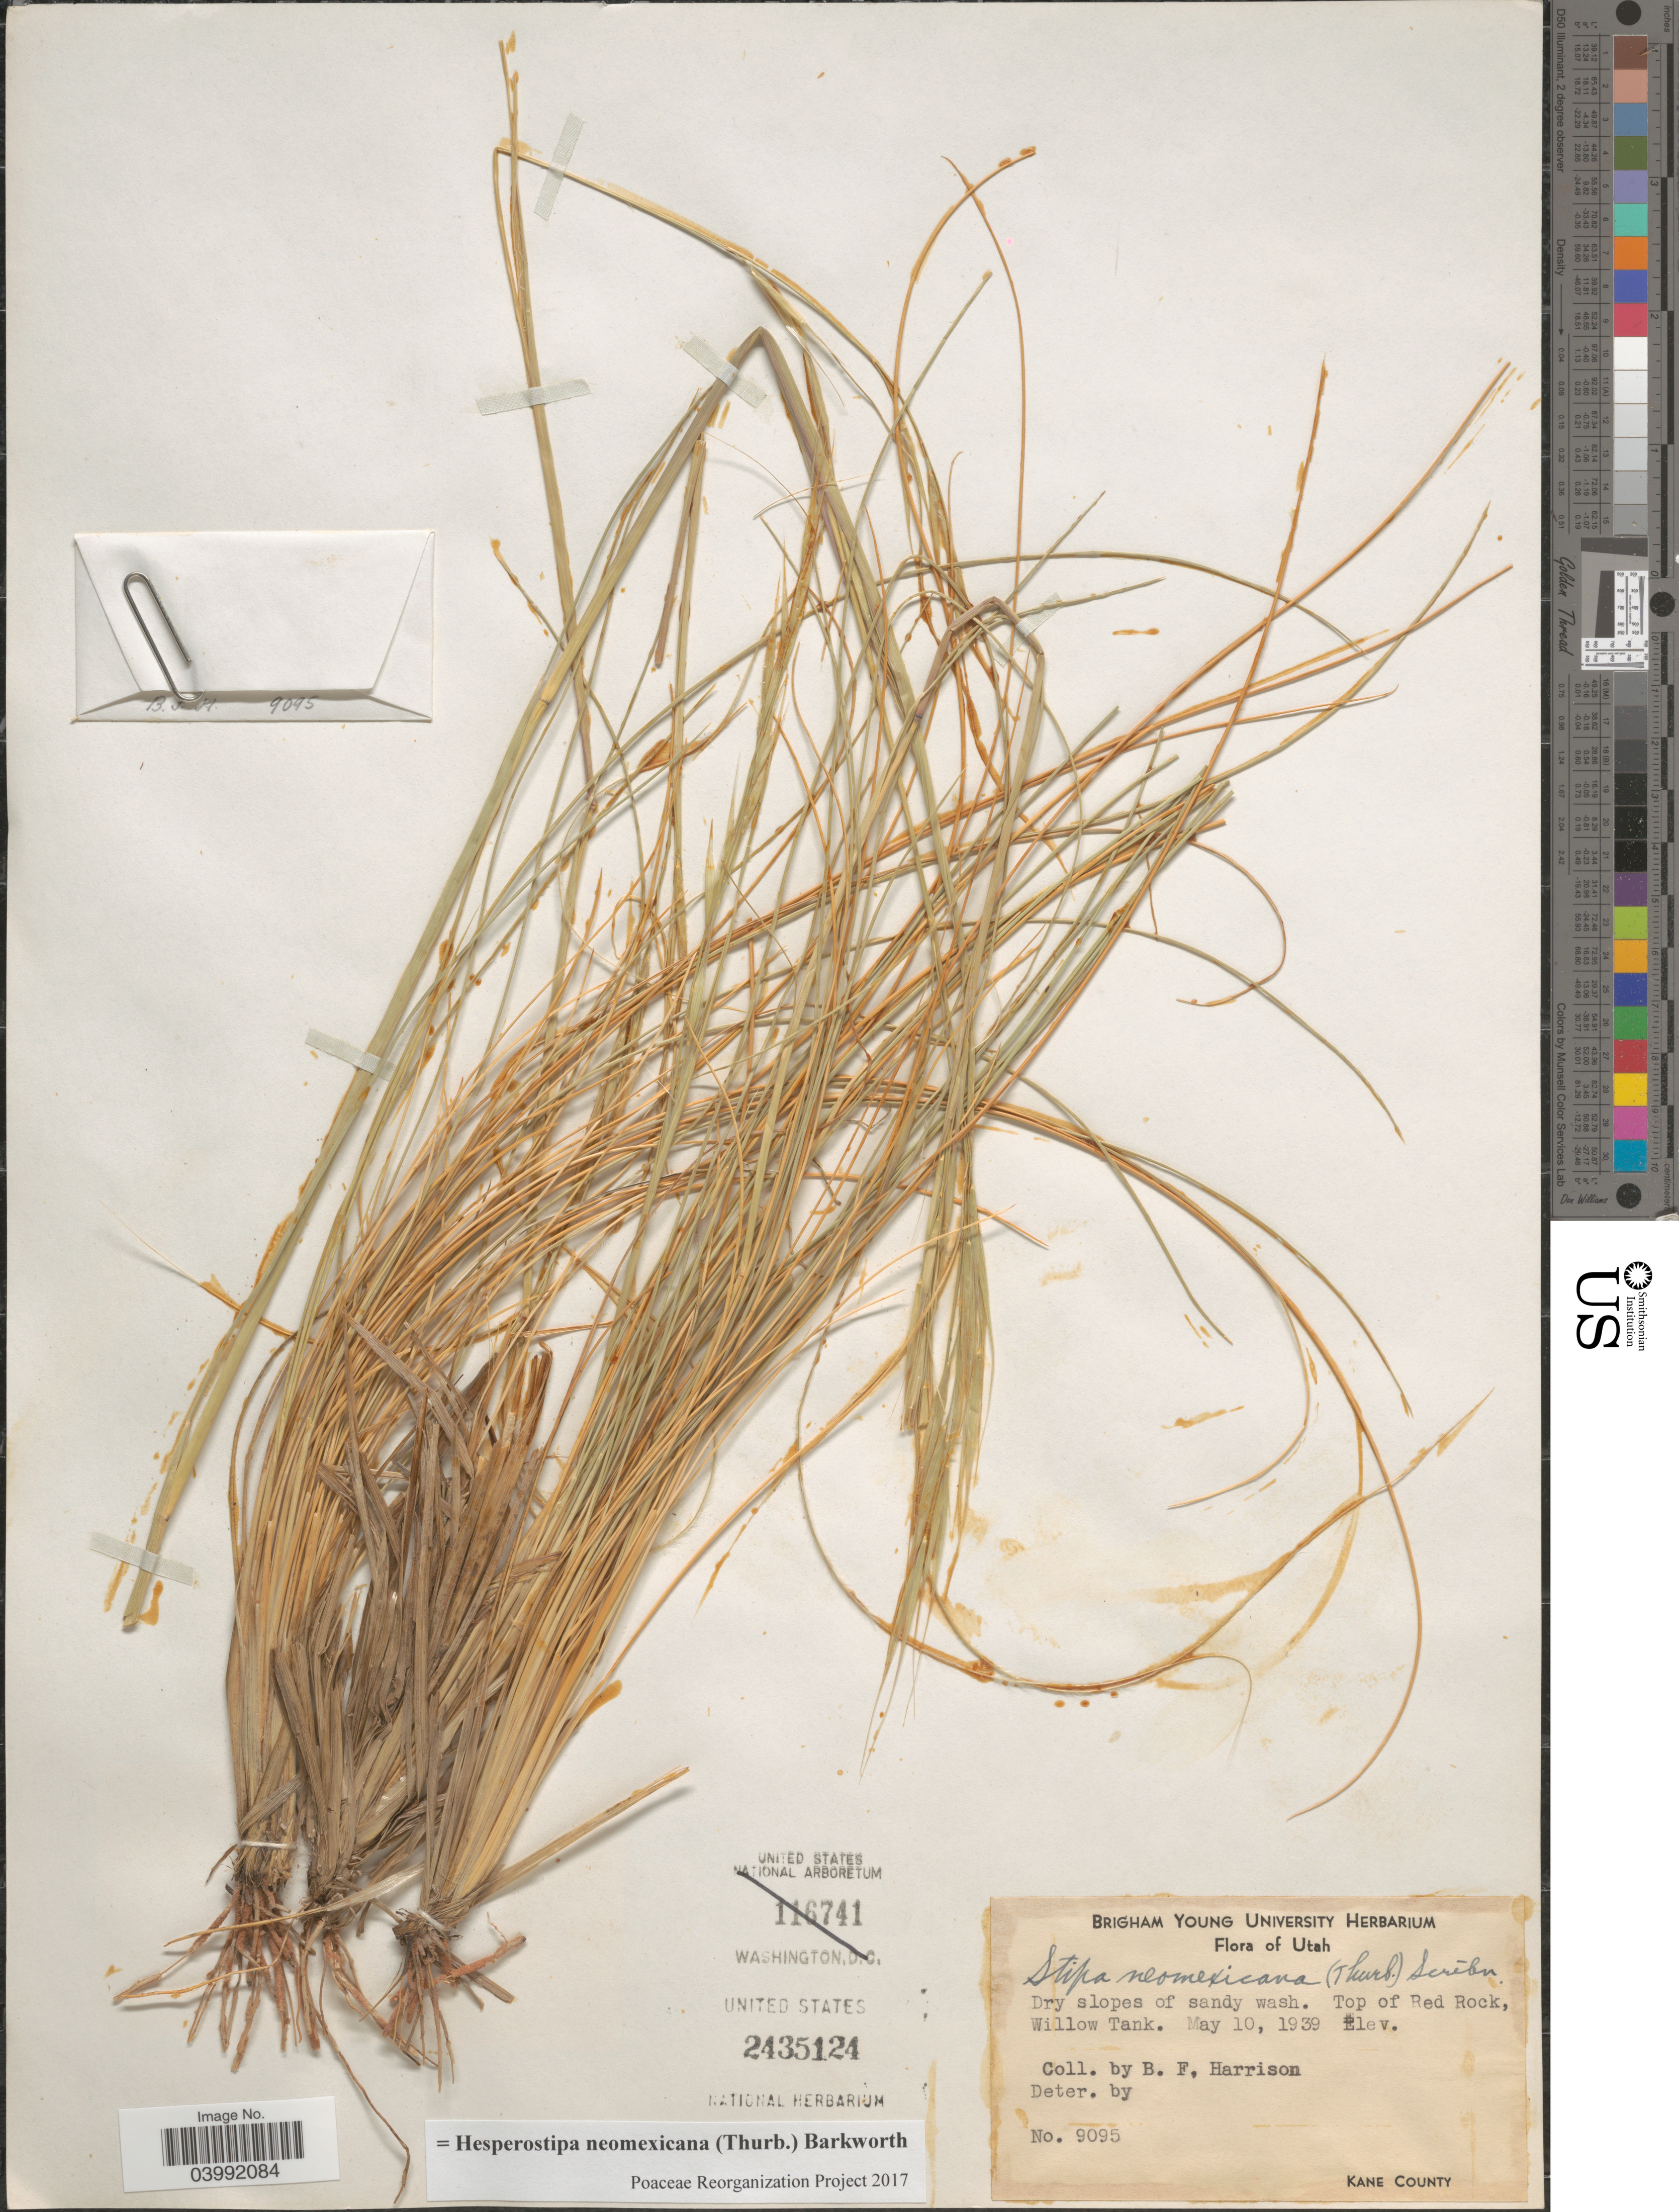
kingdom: Plantae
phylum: Tracheophyta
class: Liliopsida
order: Poales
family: Poaceae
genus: Hesperostipa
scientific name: Hesperostipa neomexicana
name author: (Thurb.) Barkworth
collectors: B. F. Harrison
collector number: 9095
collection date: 1939-05-10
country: United States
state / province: Utah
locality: Top of Red Rock, Willow Tank. Kane County.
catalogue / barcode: US 2435124